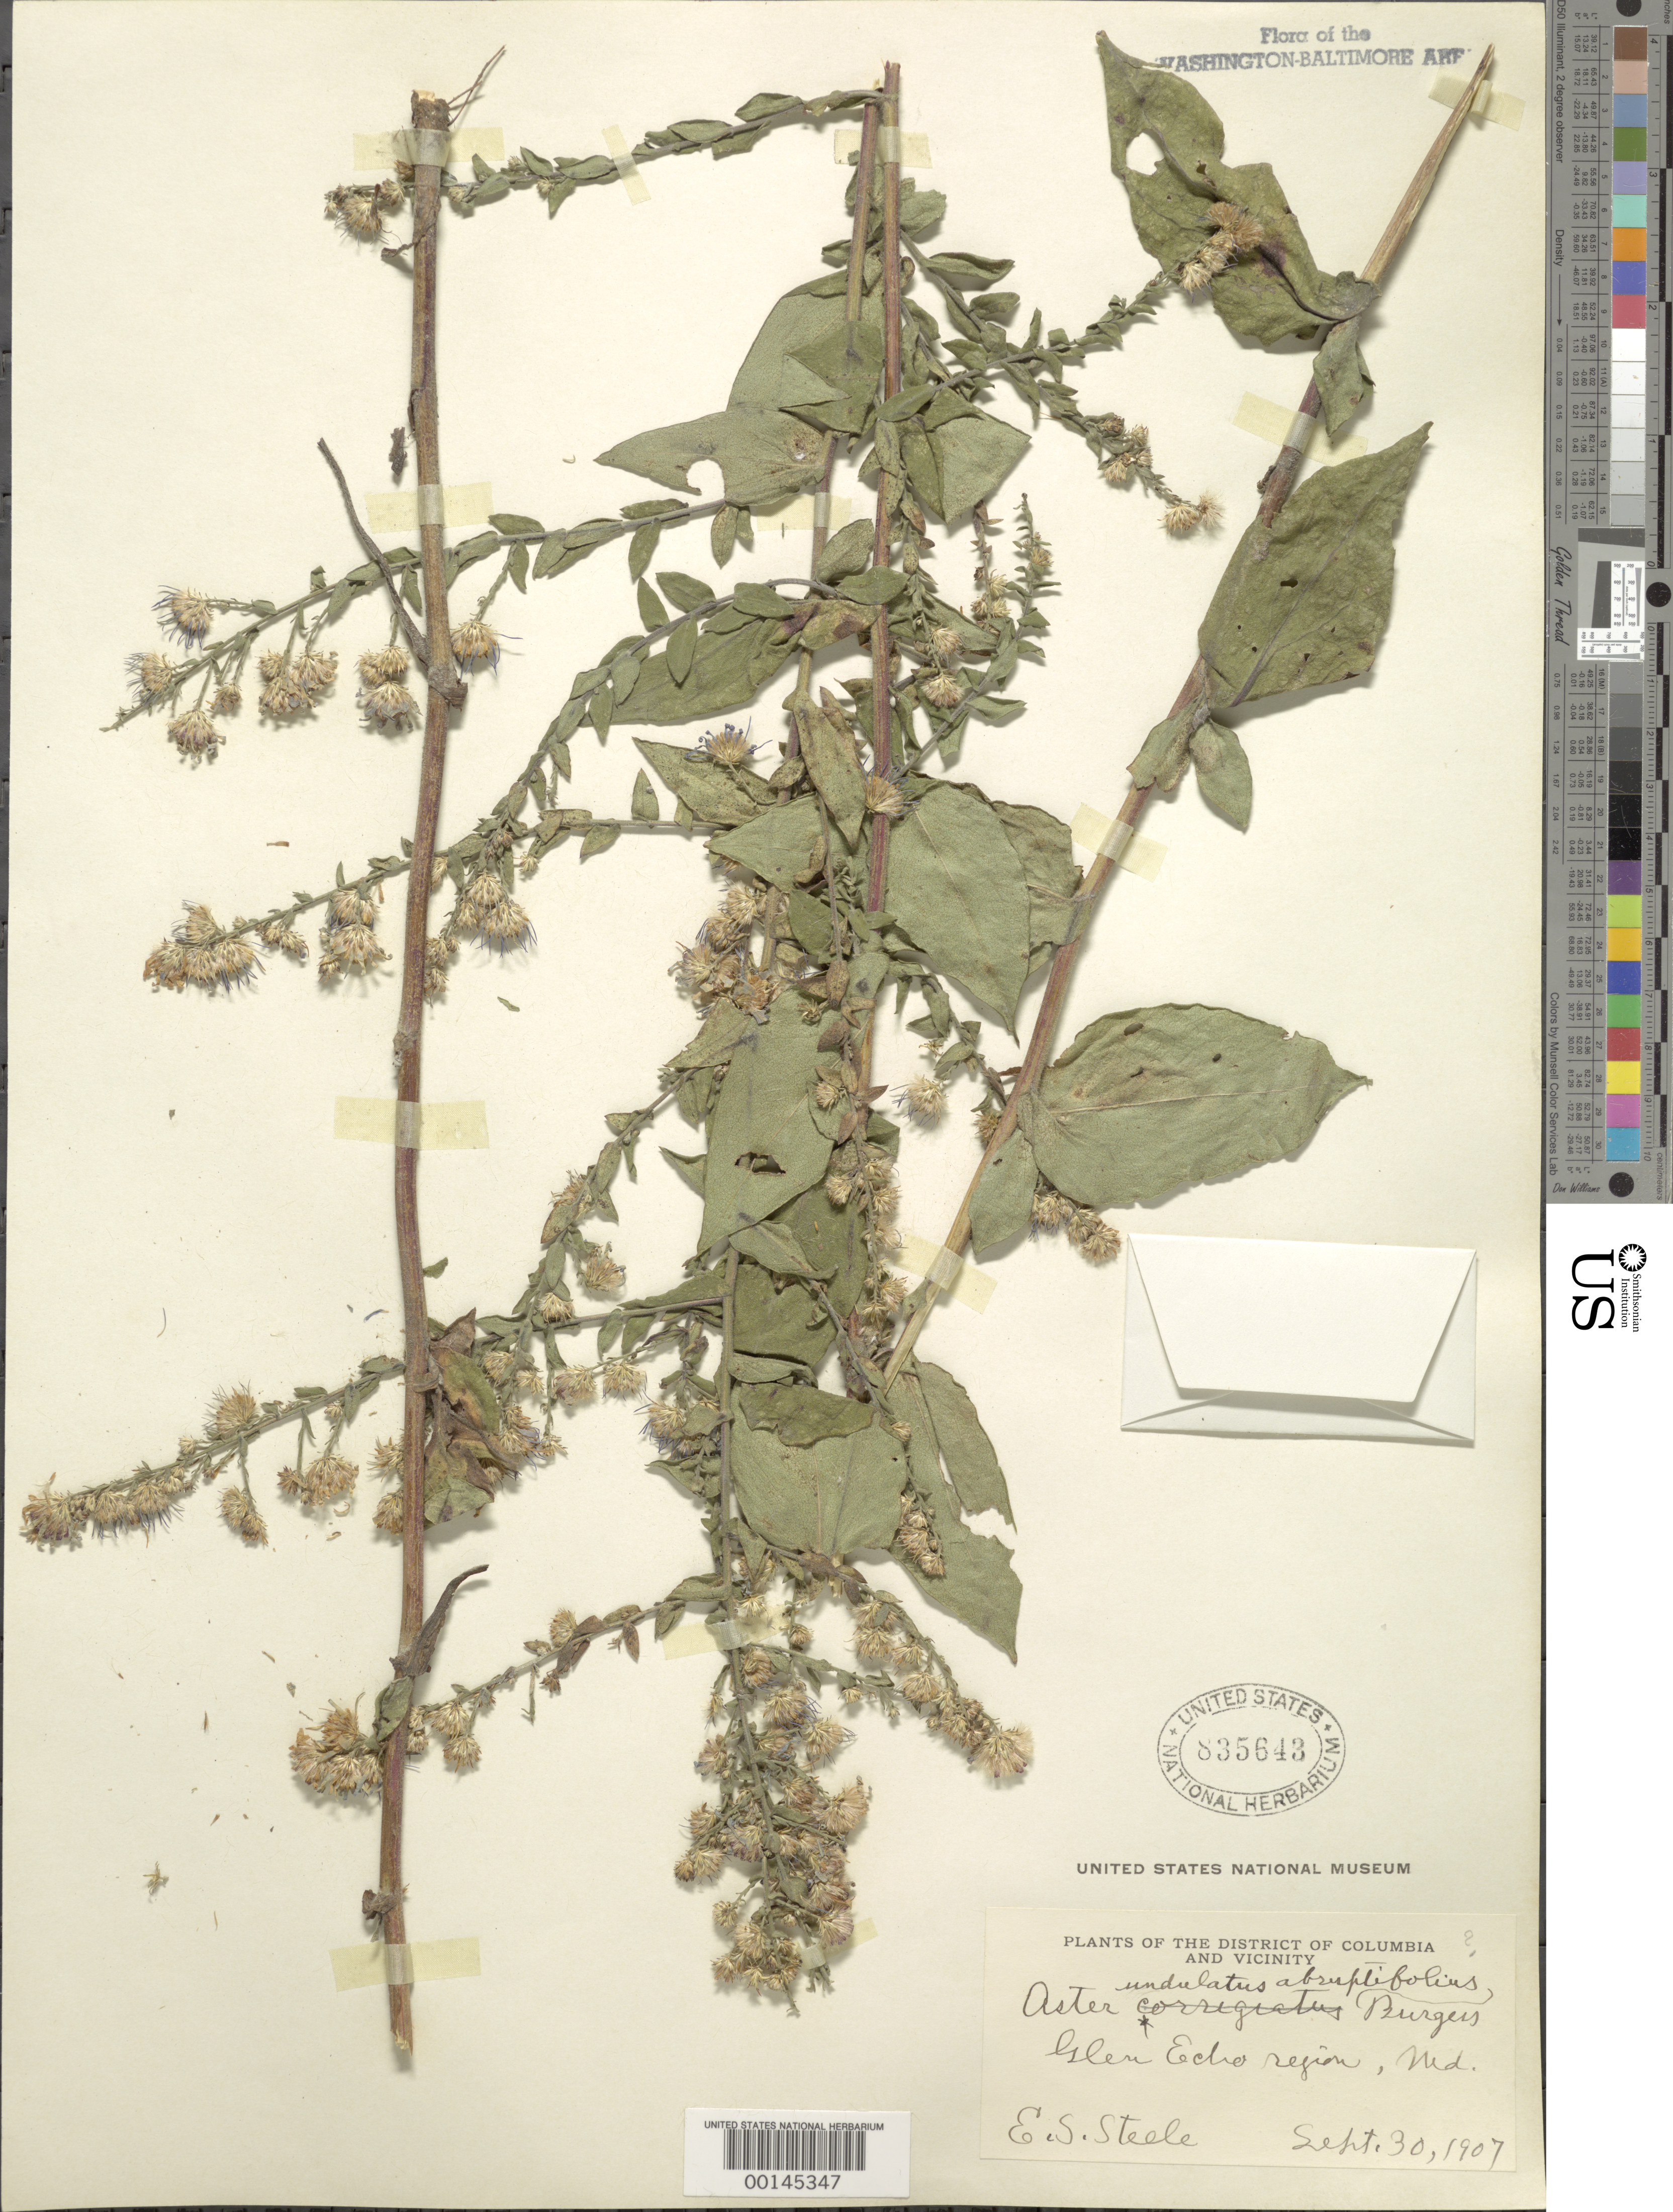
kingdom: Plantae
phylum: Tracheophyta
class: Magnoliopsida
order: Asterales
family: Asteraceae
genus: Symphyotrichum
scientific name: Symphyotrichum undulatum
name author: (L.) G.L. Nesom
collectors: E. Steele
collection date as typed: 30 Sep 1907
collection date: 1907-09-30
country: United States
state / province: Maryland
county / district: Montgomery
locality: Glen Echo Region C. & O. Canal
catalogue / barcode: US 835643